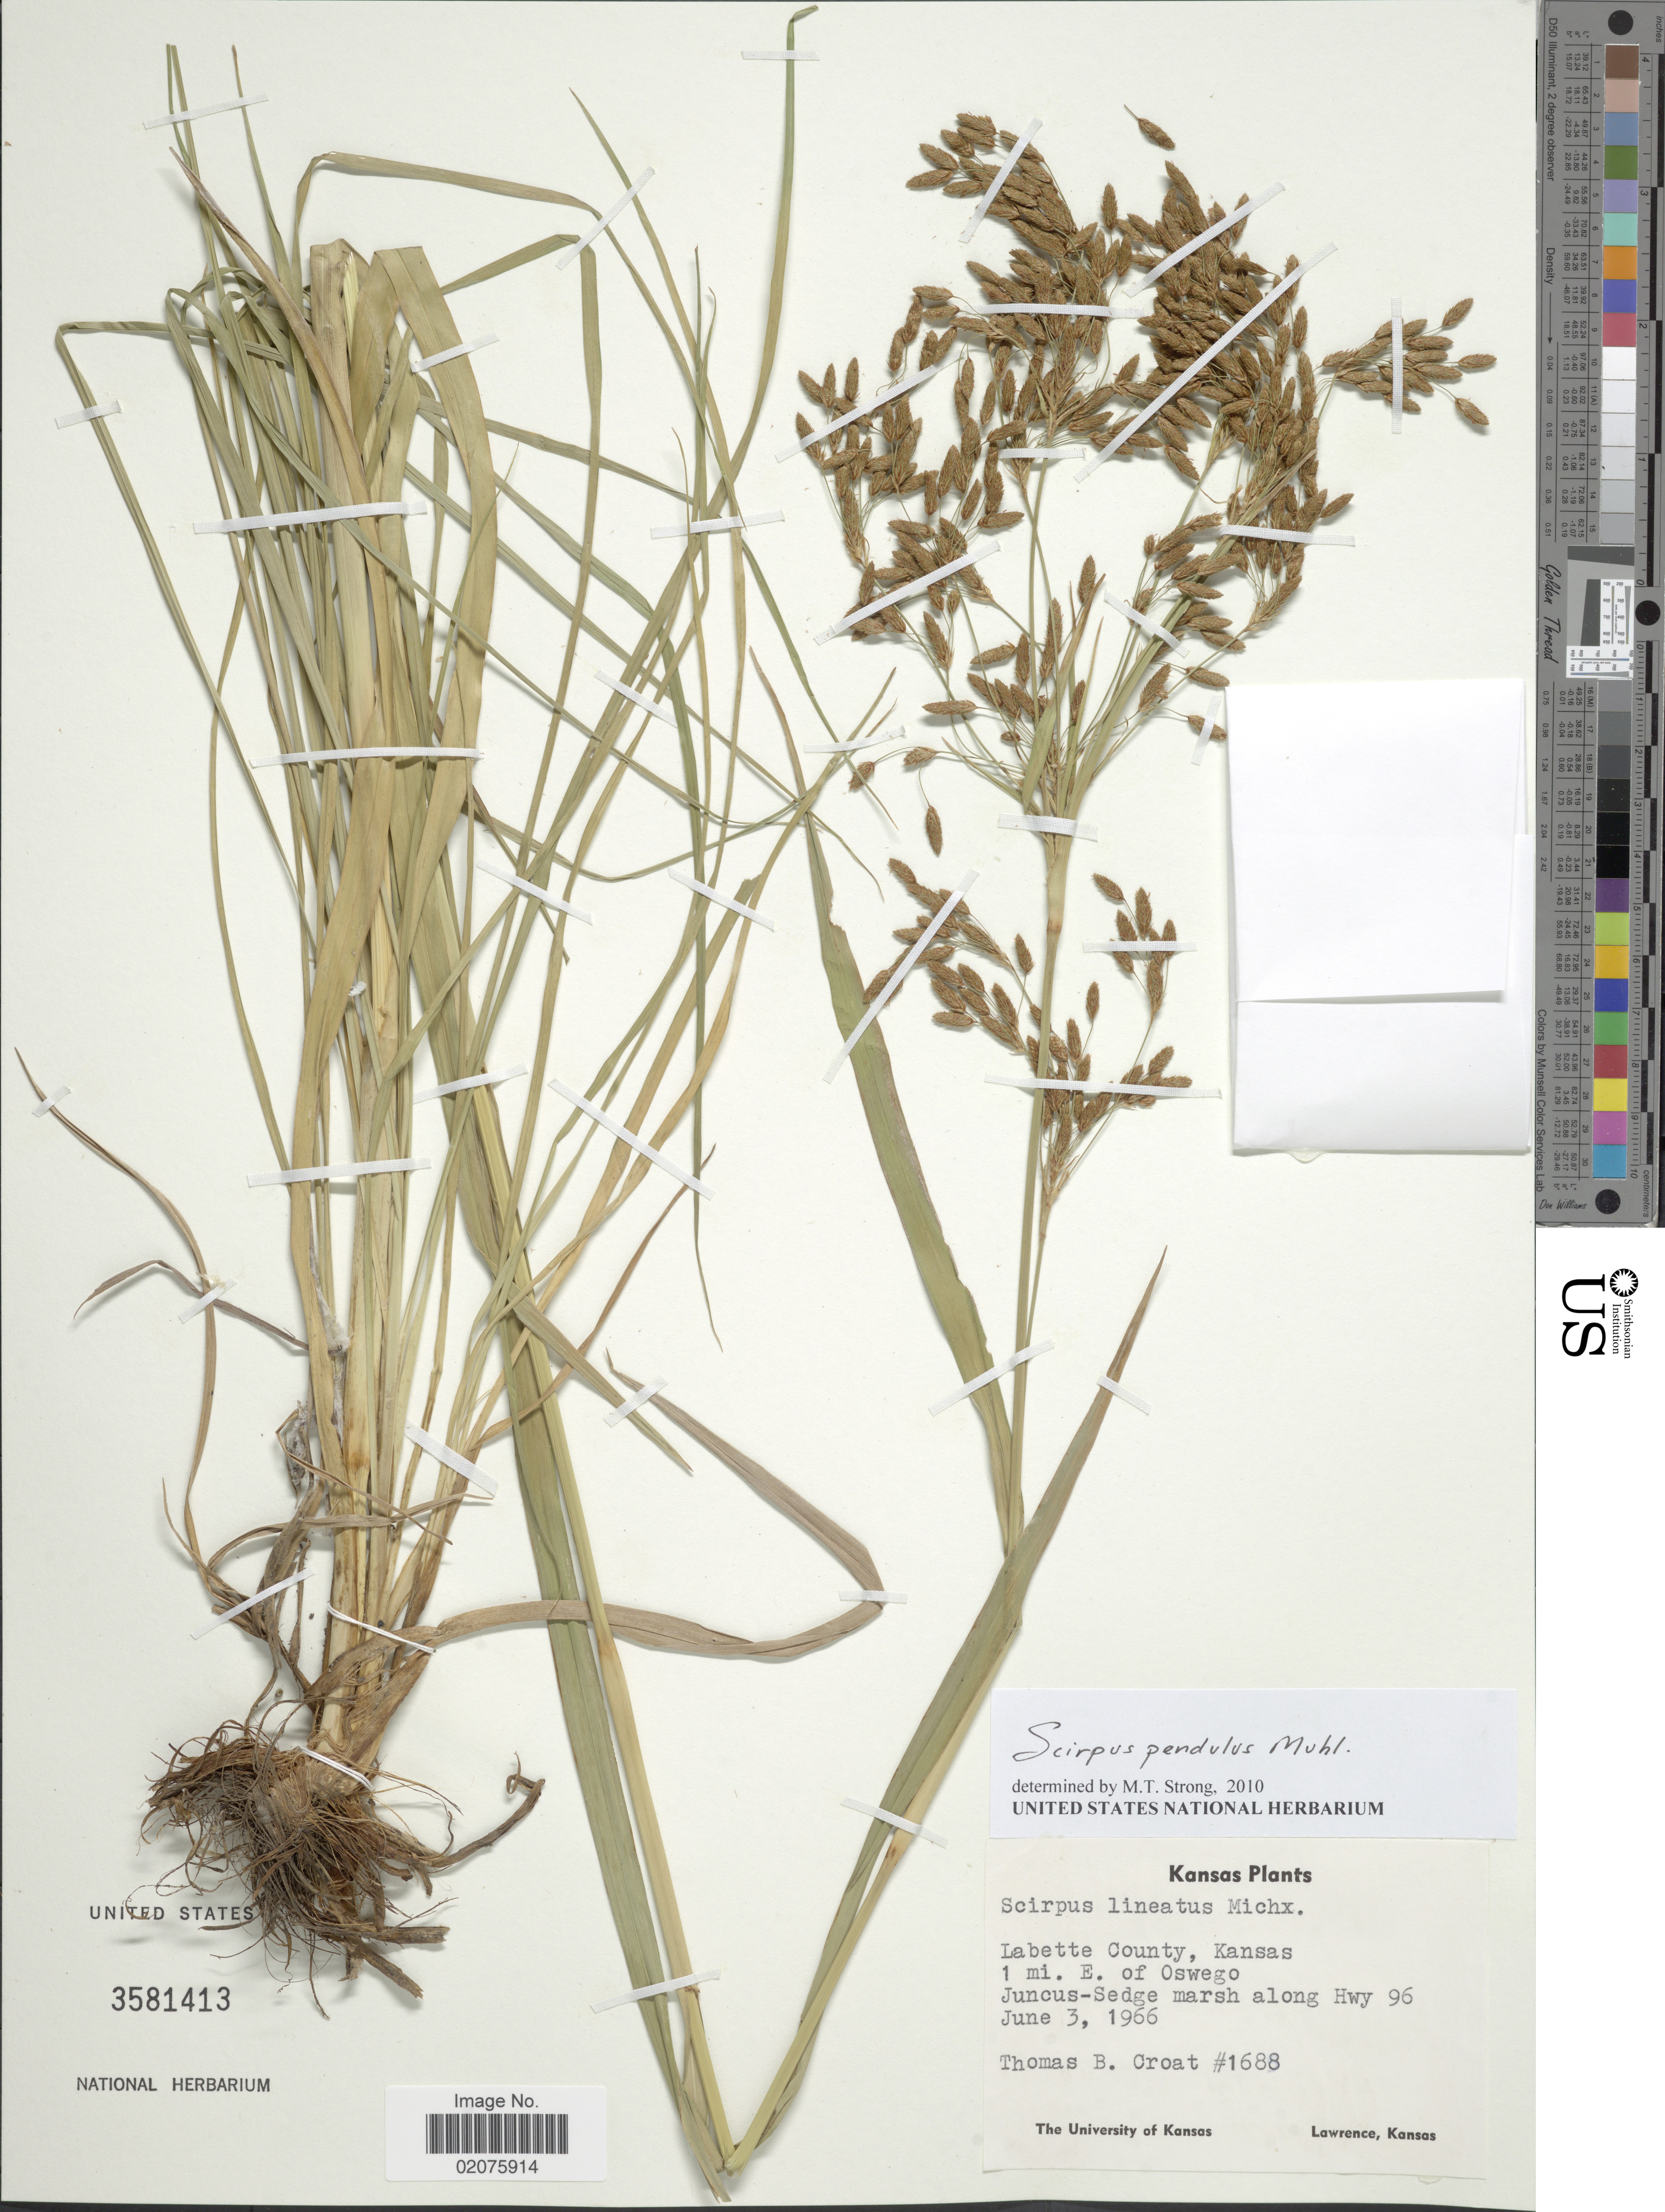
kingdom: Plantae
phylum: Tracheophyta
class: Liliopsida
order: Poales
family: Cyperaceae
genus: Scirpus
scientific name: Scirpus pendulus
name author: Muhl.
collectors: T. B. Croat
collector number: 1688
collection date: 1966-06-03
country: United States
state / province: Kansas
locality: Labette County, 1 mi. E. of Oswego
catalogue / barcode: US 3581413